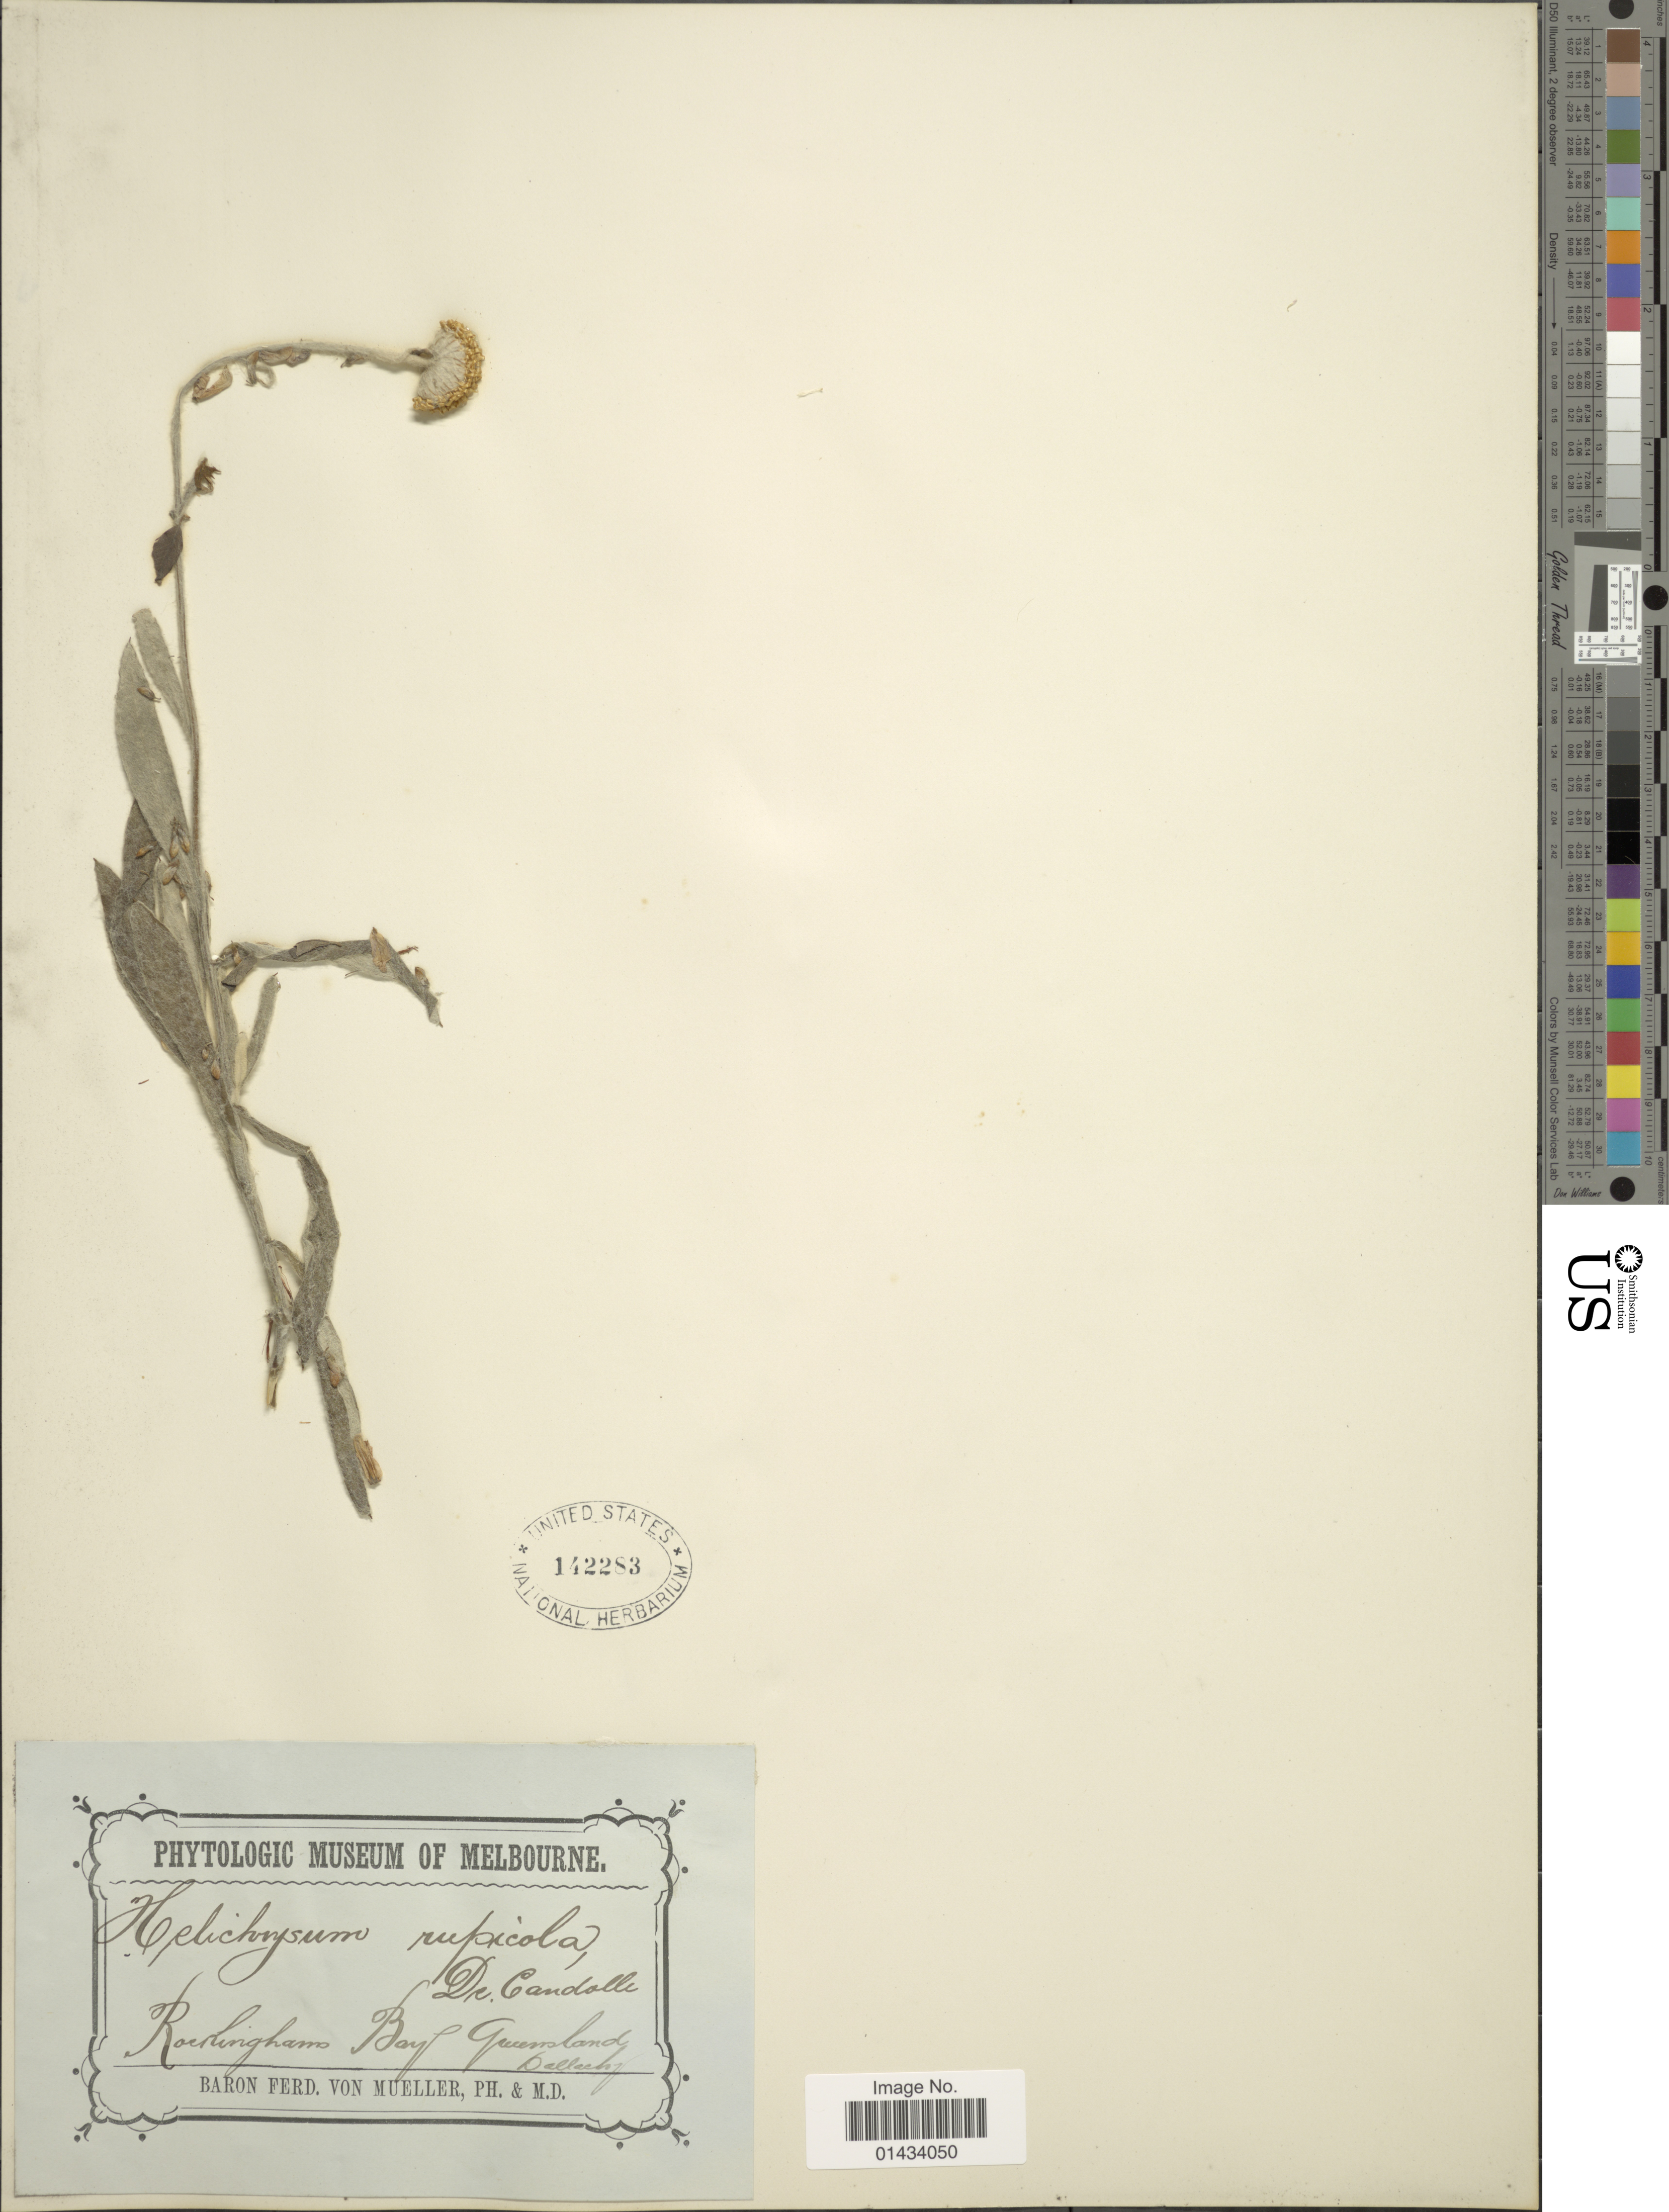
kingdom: Plantae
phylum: Tracheophyta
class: Magnoliopsida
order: Asterales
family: Asteraceae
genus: Coronidium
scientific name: Coronidium rupicola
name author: (DC.) Paul G. Wilson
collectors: F. von Mueller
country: Australia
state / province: Queensland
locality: Rockingham Bay, Queensland, Dallachy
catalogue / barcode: US 142283